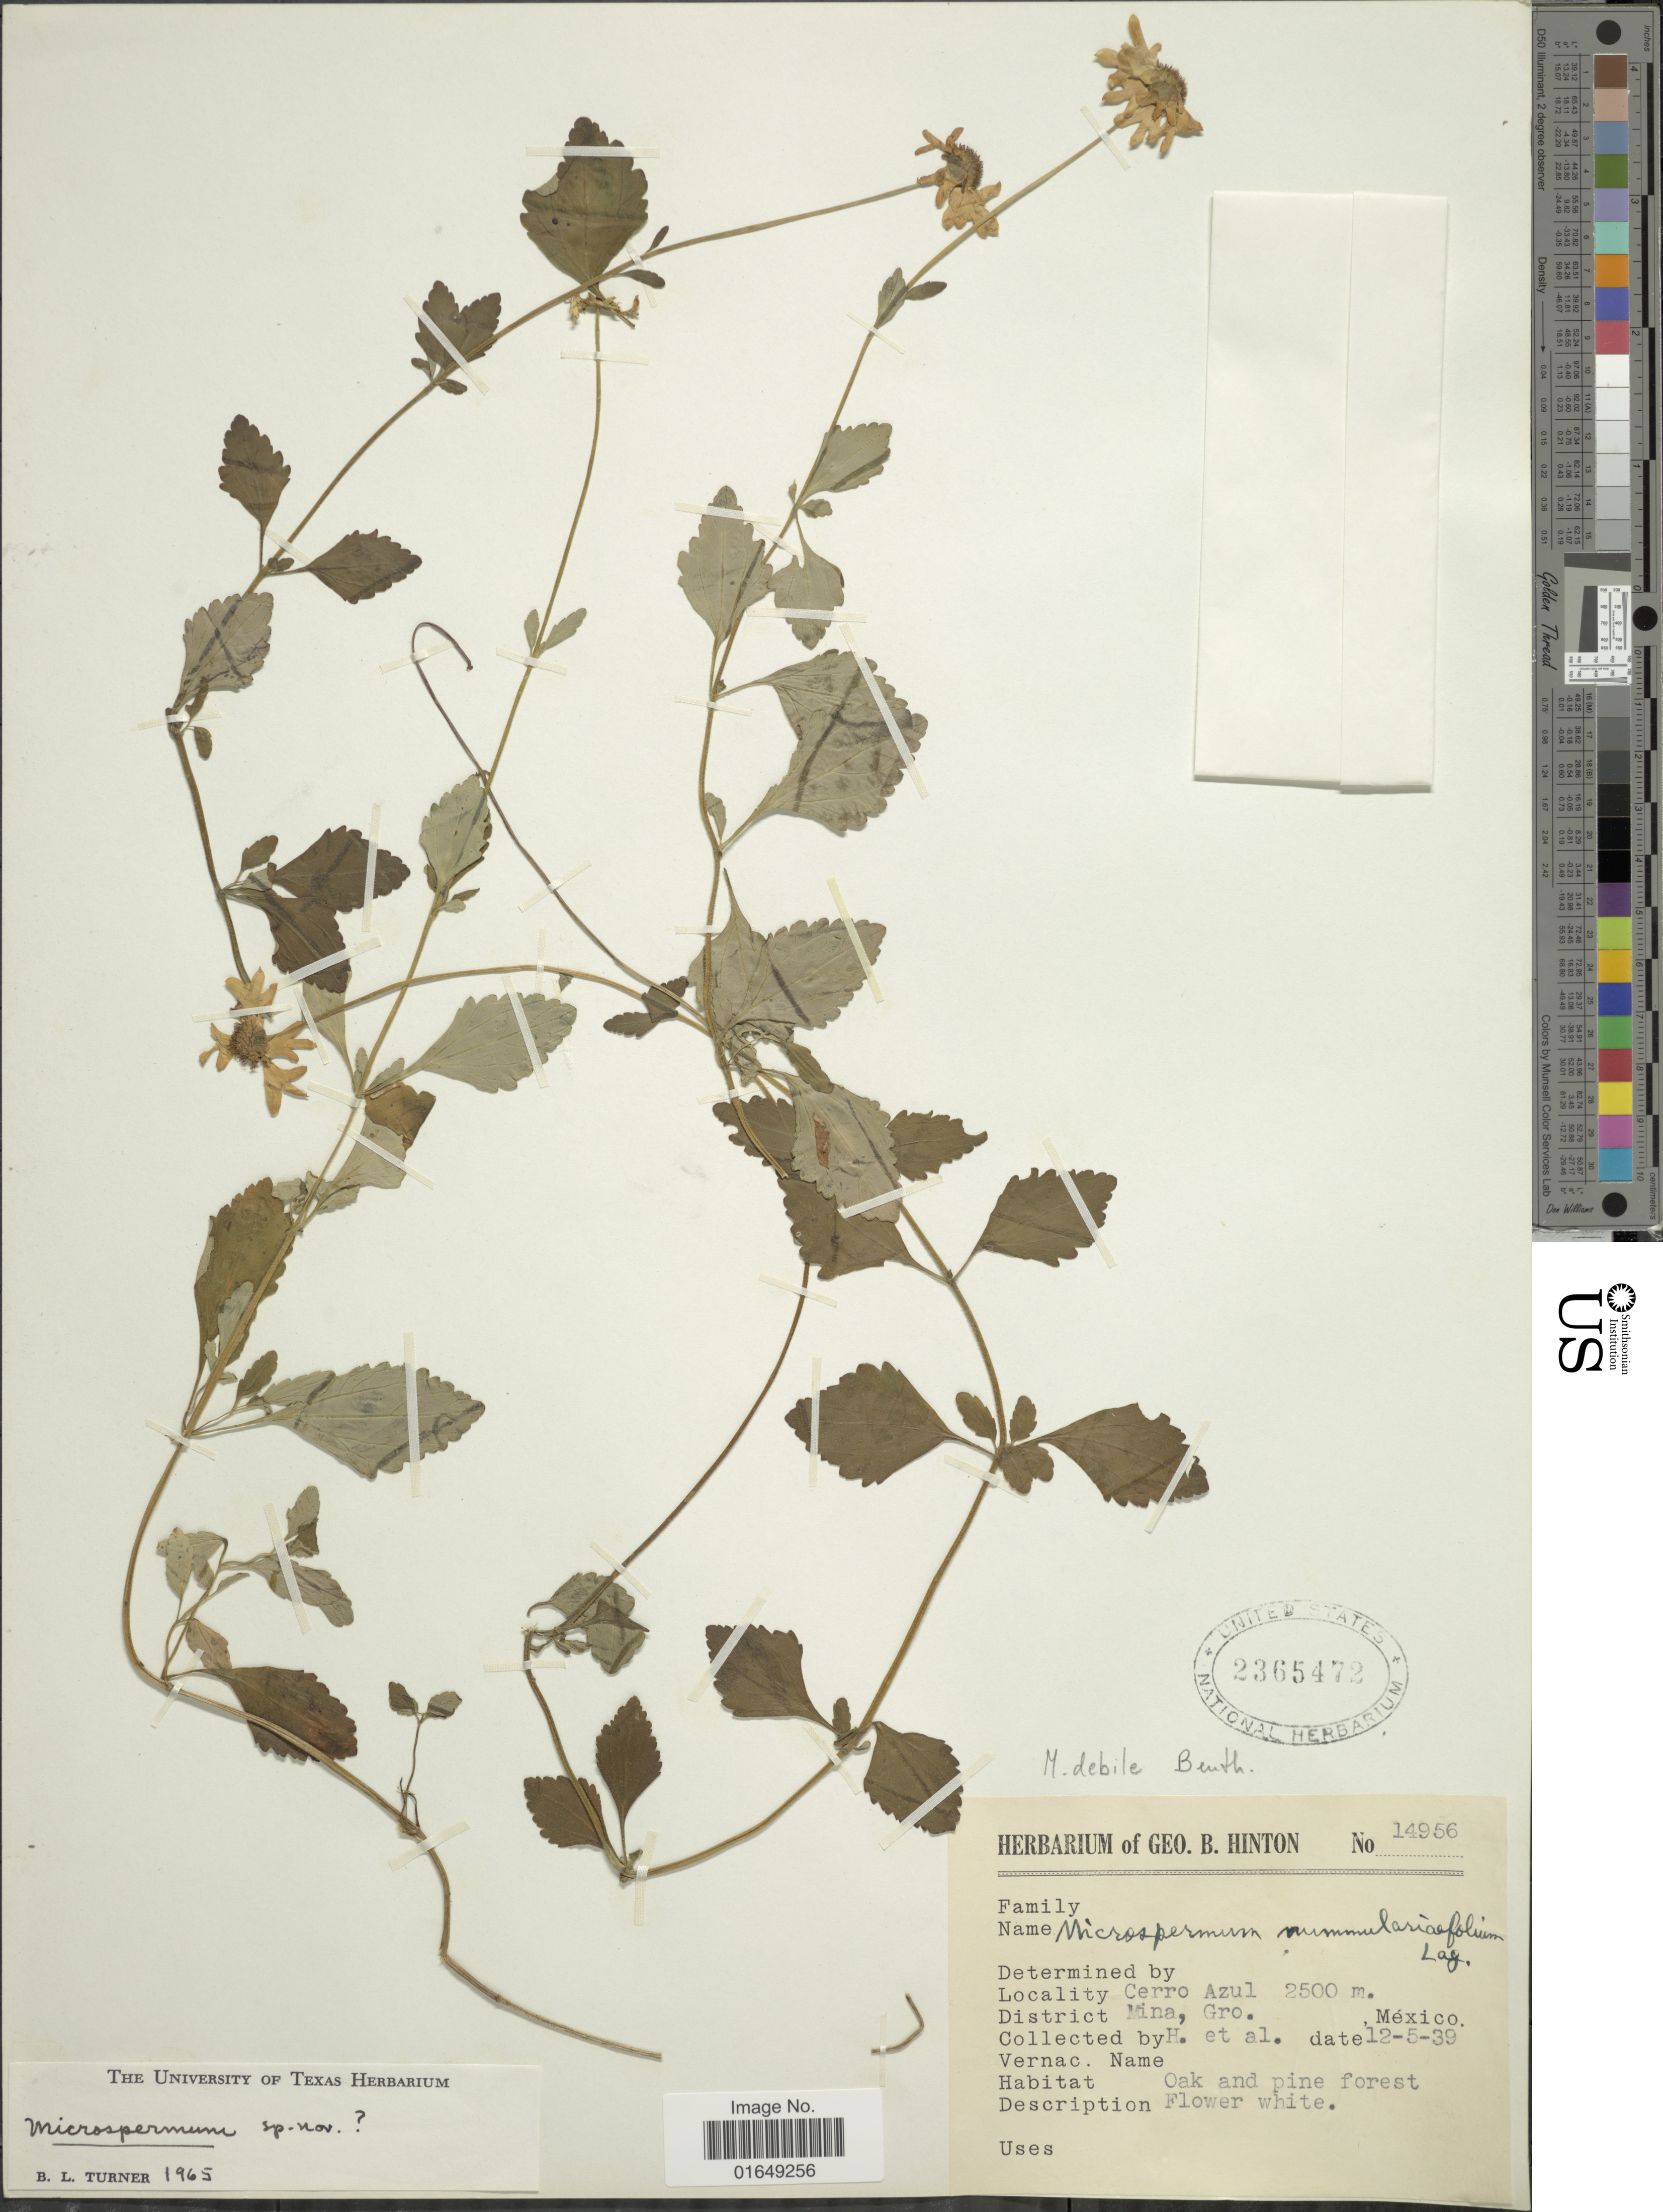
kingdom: Plantae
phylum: Tracheophyta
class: Magnoliopsida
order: Asterales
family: Asteraceae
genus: Microspermum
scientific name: Microspermum debile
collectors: G. B. Hinton & et al.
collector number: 14956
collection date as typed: Transcribed d/m/y: 5/12/39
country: Mexico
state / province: Guerrero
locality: Mina, Cerro Azul.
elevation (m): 2500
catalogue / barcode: US 2365472